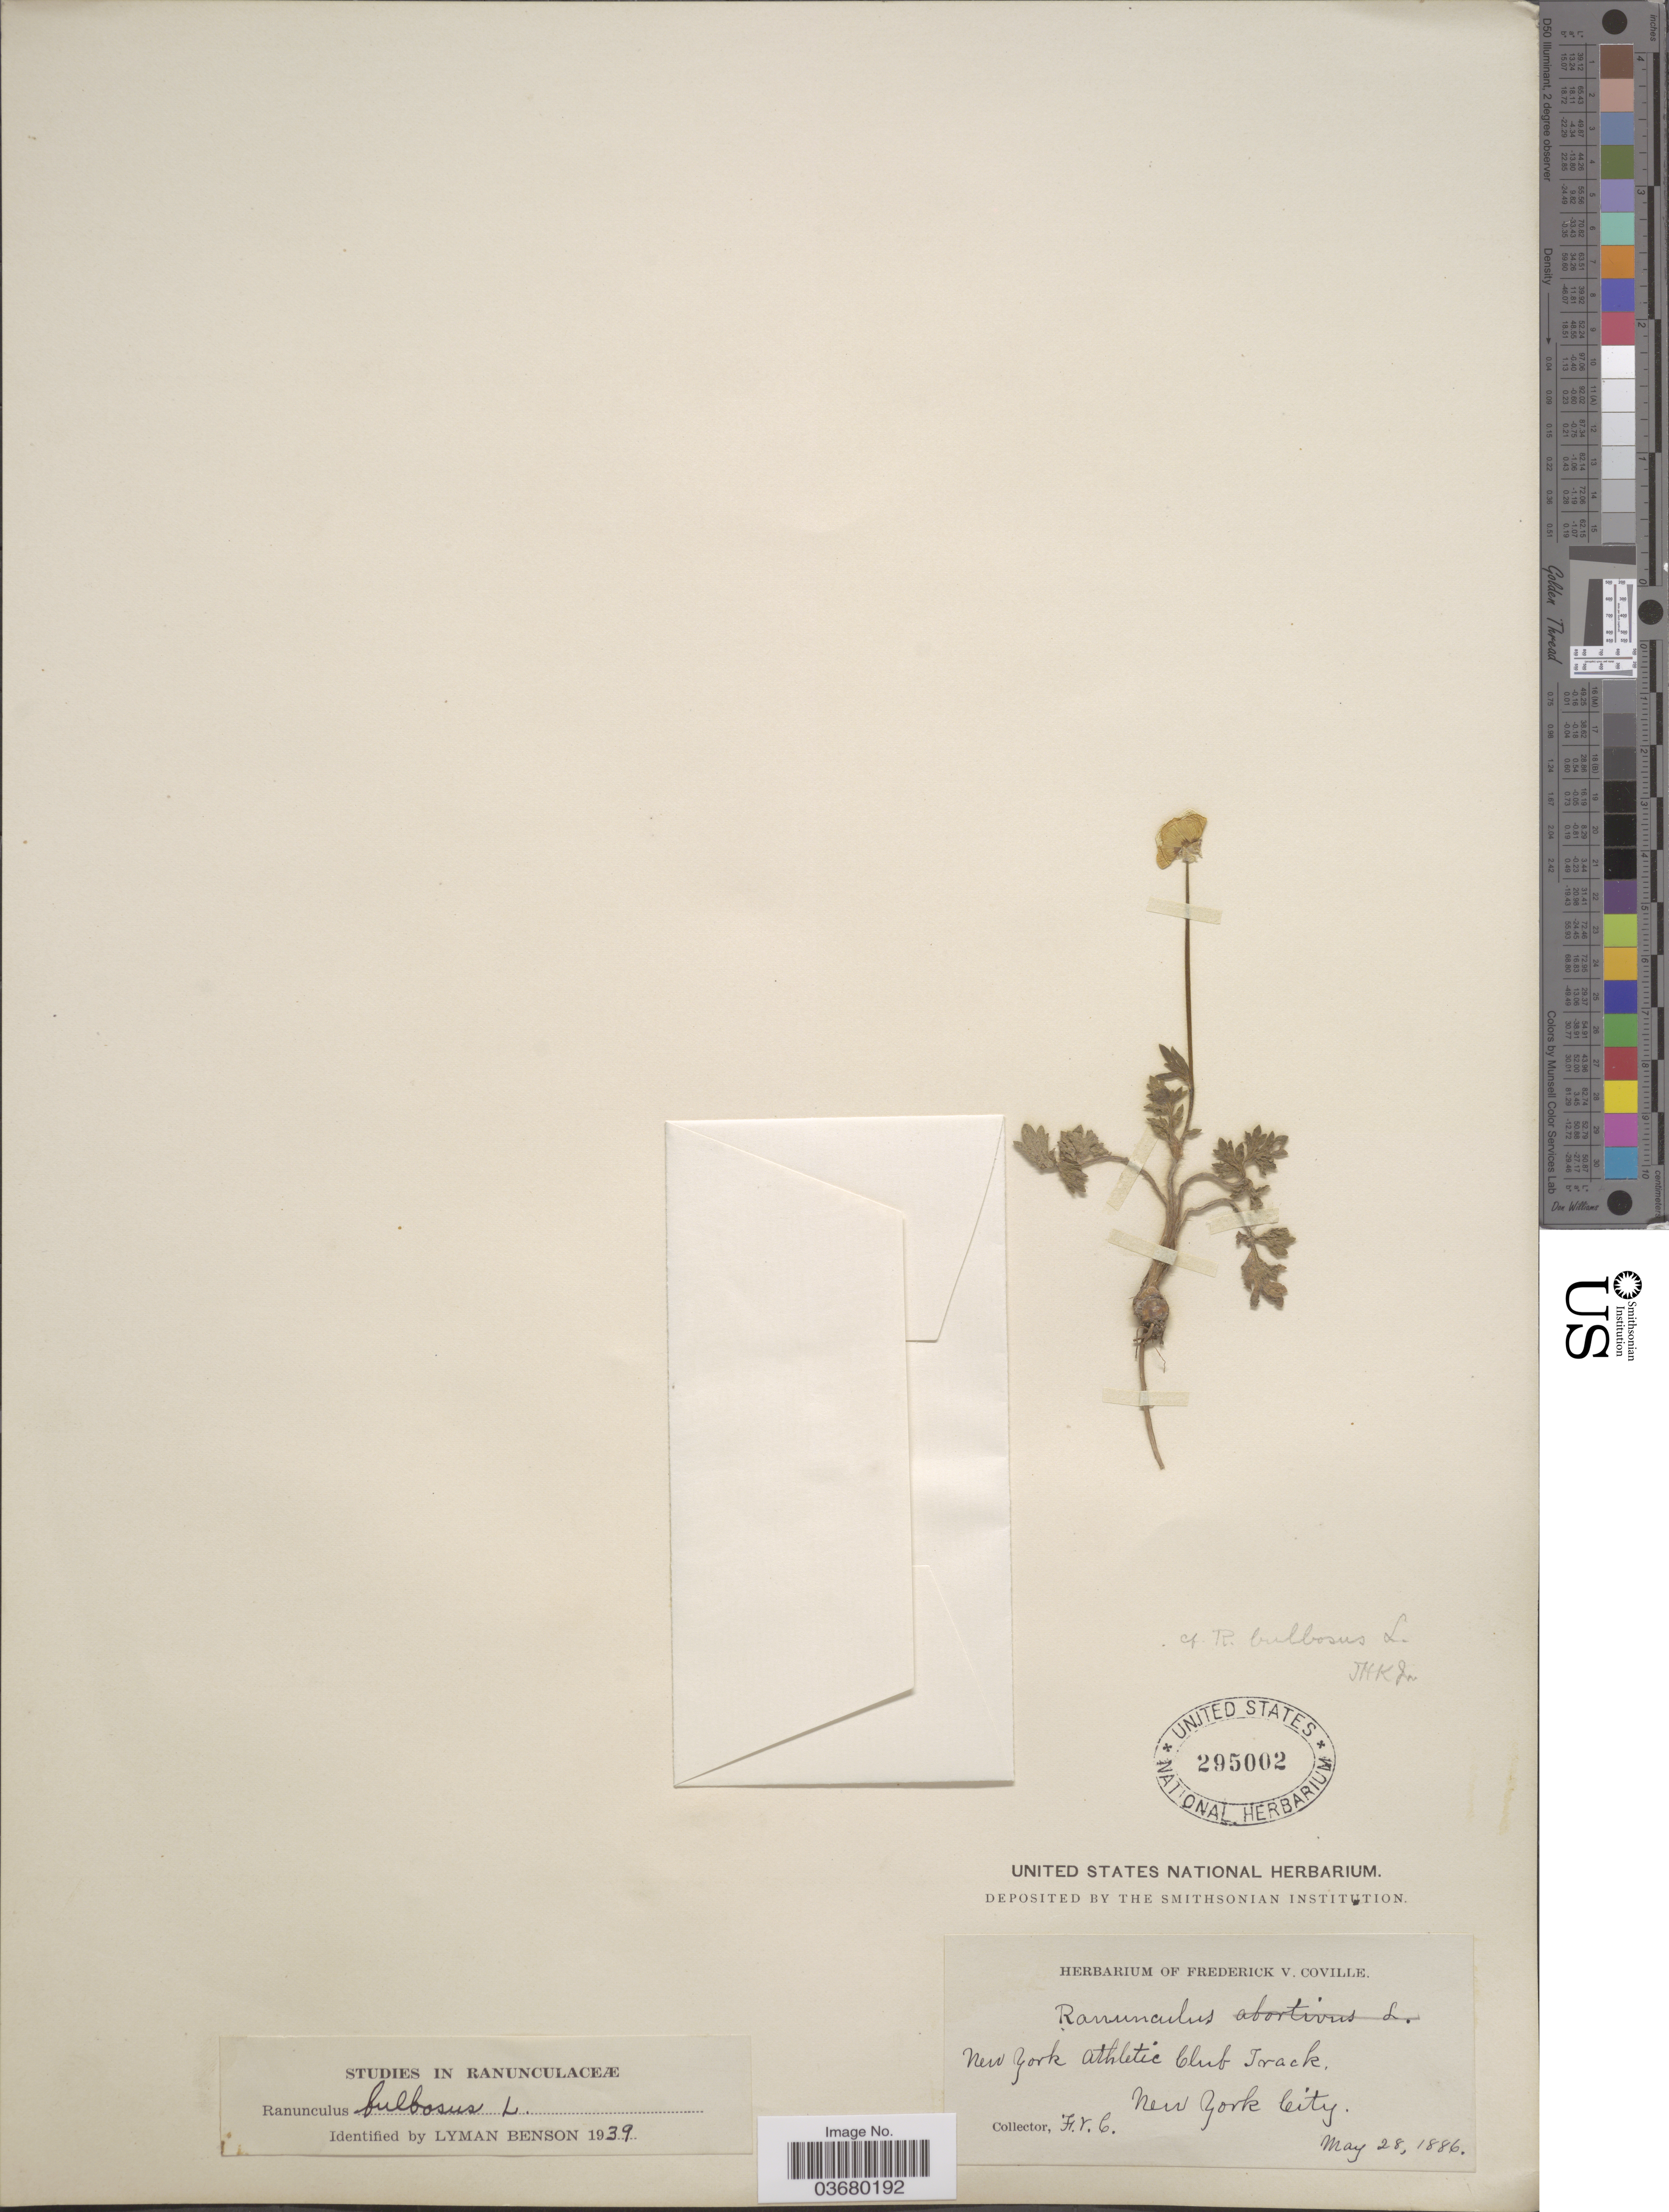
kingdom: Plantae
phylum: Tracheophyta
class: Magnoliopsida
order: Ranunculales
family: Ranunculaceae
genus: Ranunculus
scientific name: Ranunculus bulbosus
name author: L.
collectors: F. V. Coville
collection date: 1886-05-28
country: United States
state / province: New York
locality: New York Athletic Club Track, New York City.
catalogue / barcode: US 295002